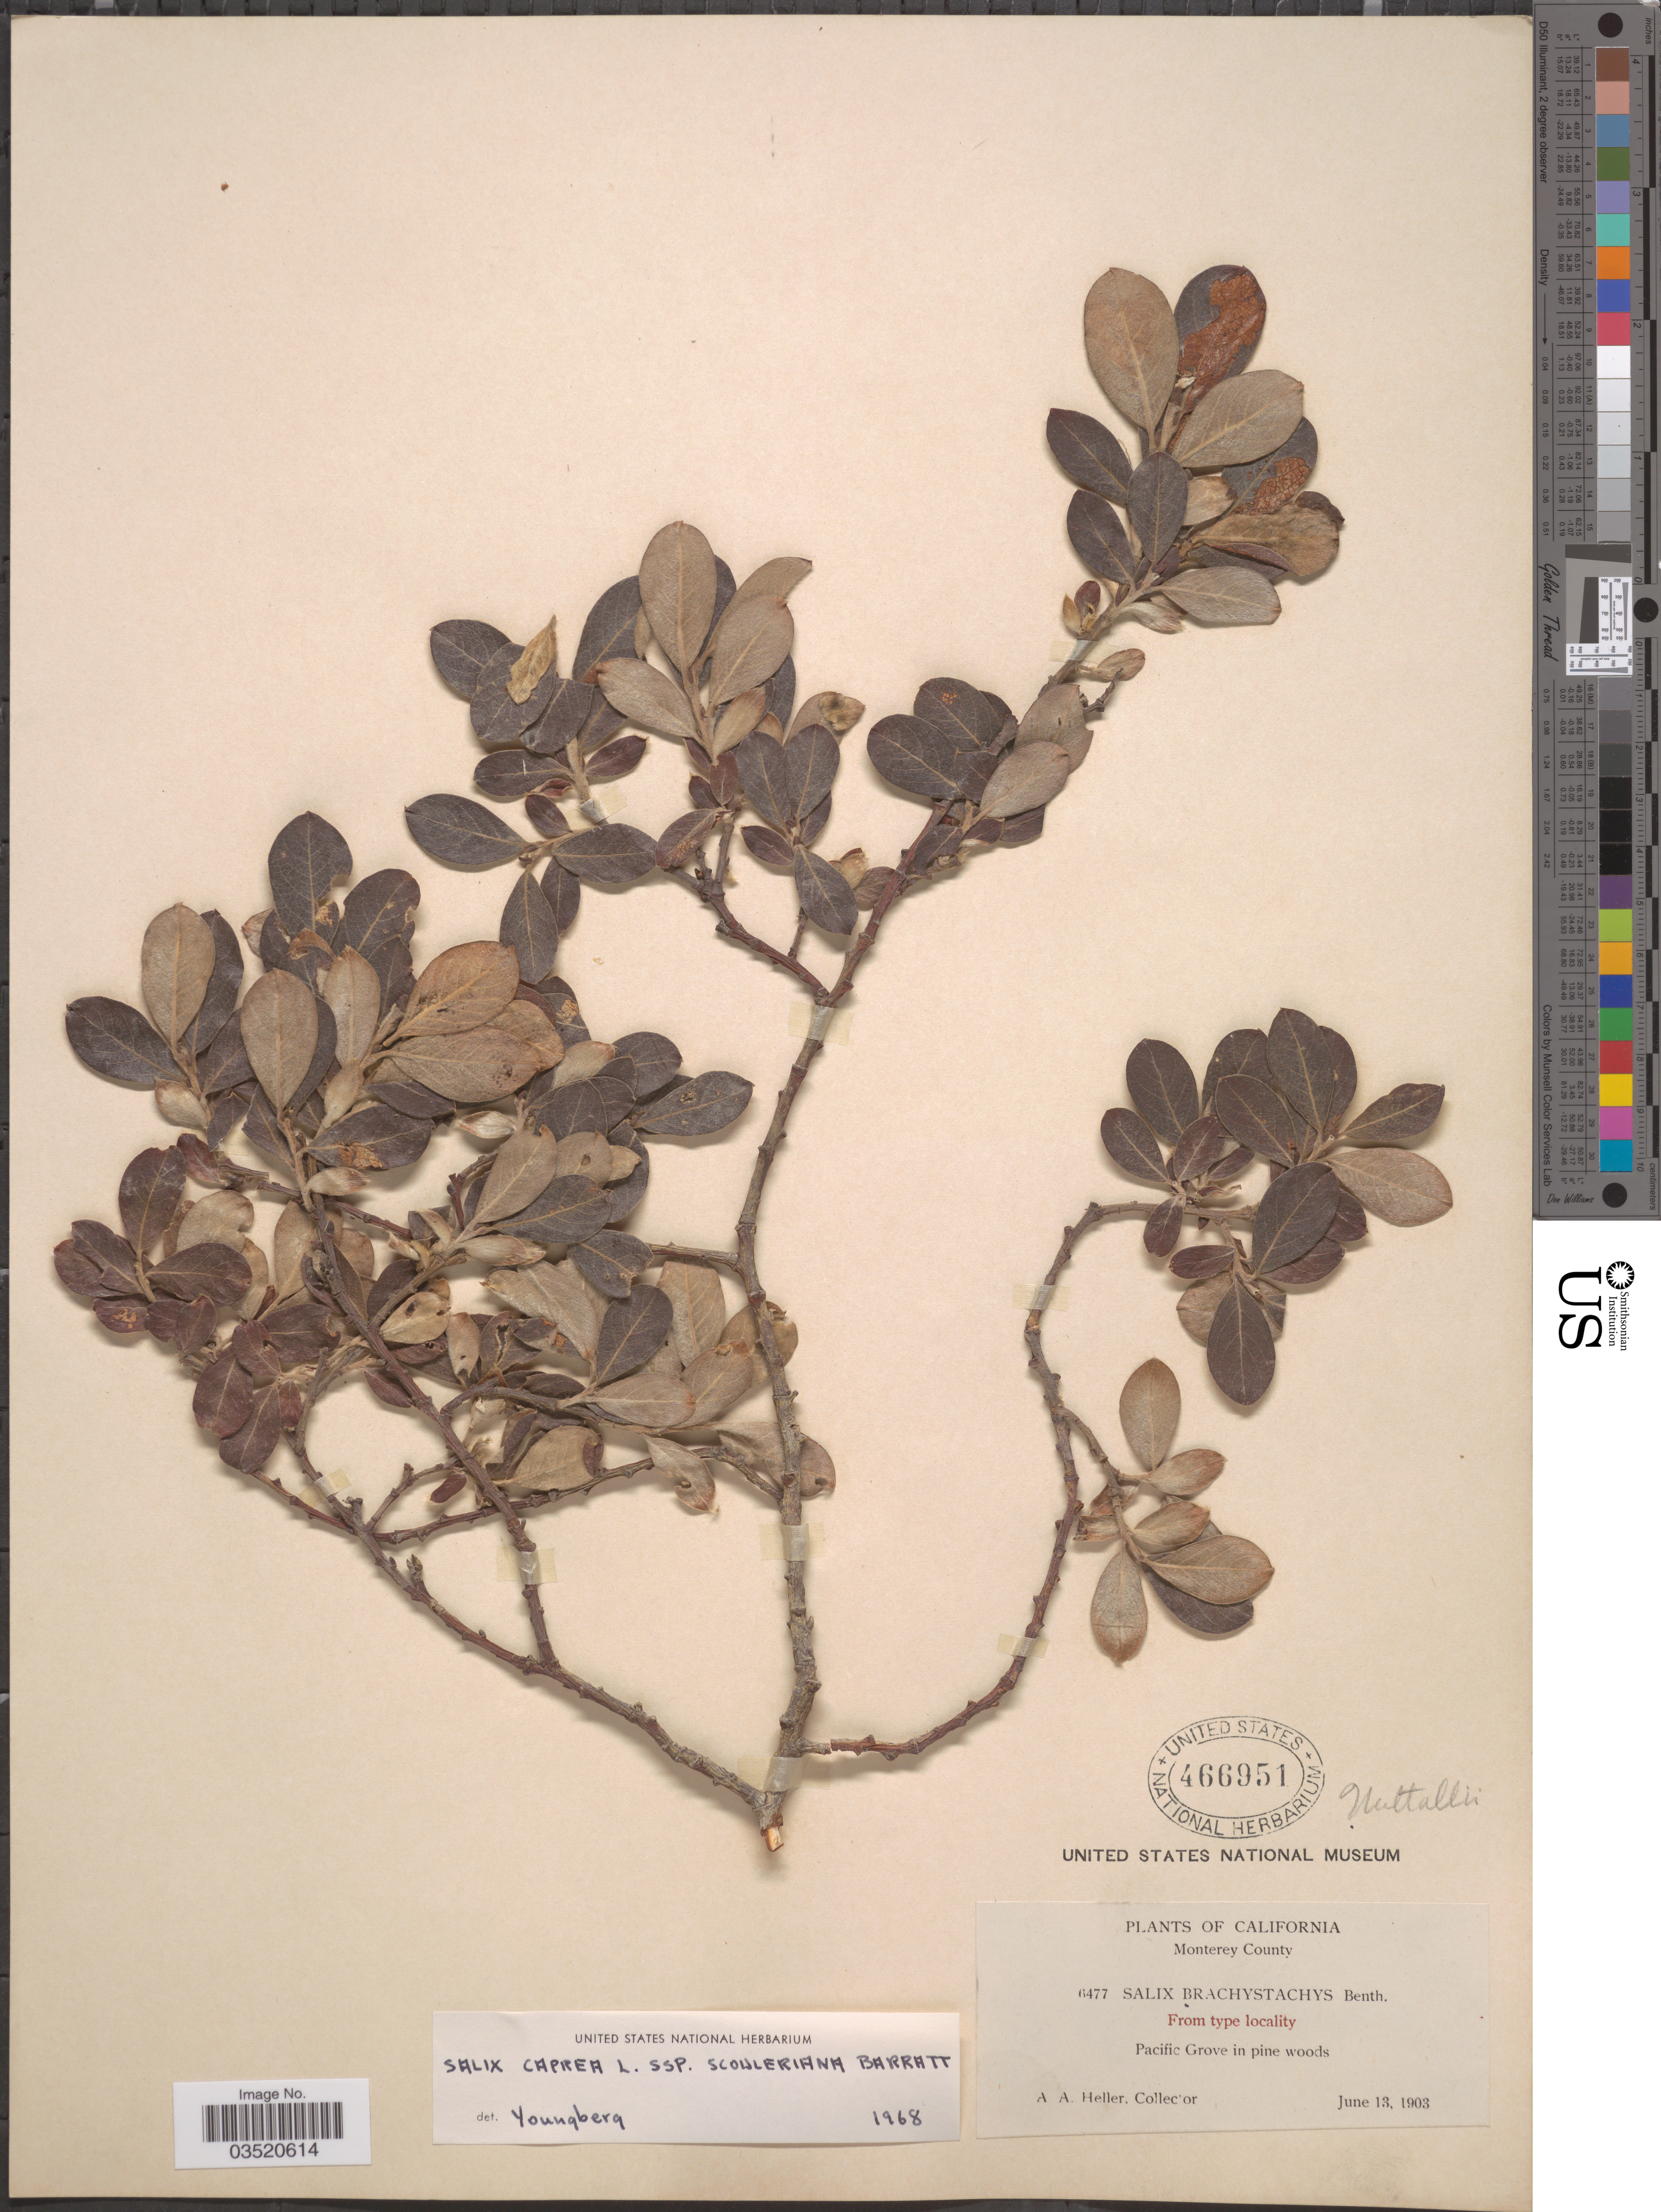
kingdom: Plantae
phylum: Tracheophyta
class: Magnoliopsida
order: Malpighiales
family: Salicaceae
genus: Salix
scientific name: Salix scouleriana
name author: Barratt ex Hook.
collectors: A. A. Heller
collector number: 6477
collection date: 1903-06-13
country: United States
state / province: California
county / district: Monterey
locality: Monterey County. Pacific Grove in pine woods.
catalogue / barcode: US 466951